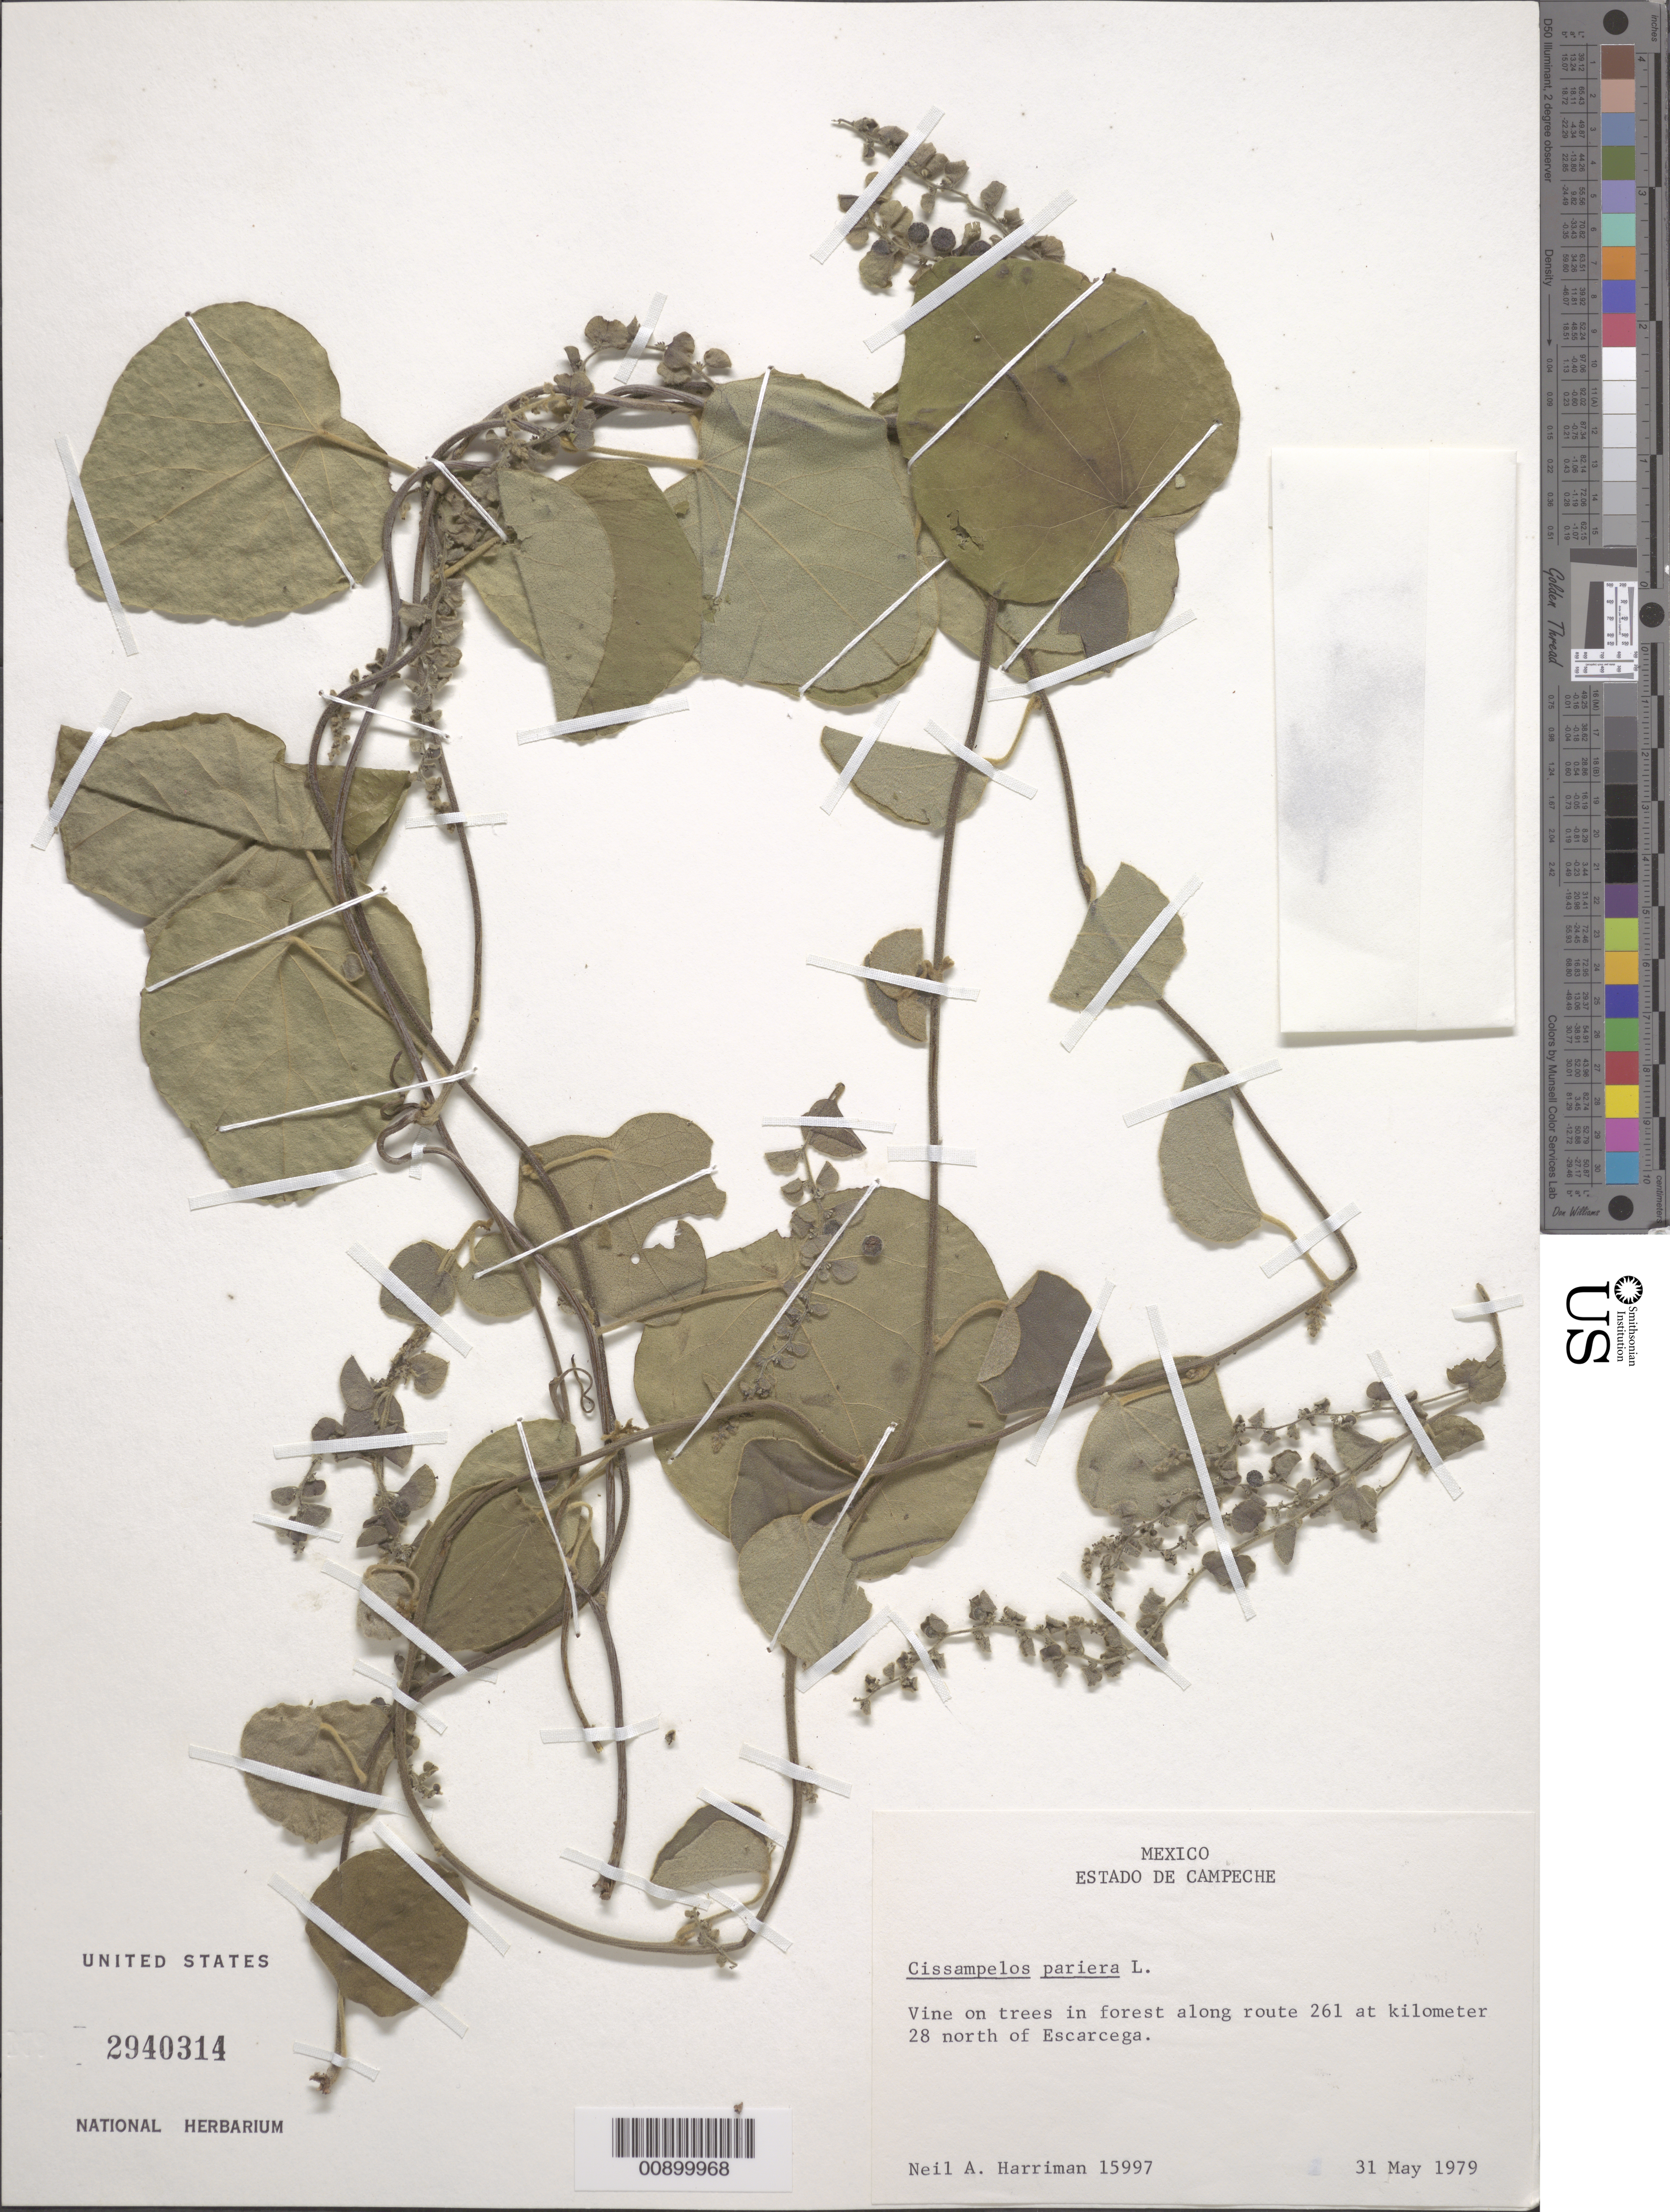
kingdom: Plantae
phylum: Tracheophyta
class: Magnoliopsida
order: Ranunculales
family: Menispermaceae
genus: Cissampelos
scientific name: Cissampelos pareira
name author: L.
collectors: N. A. Harriman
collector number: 15997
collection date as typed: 31 May 1979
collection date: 1979-05-31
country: Mexico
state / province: Campeche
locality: Along route 261 at kilometer 28 north of Escarcega, Campeche.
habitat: Vine on trees in forest along route.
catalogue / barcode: US 2940314